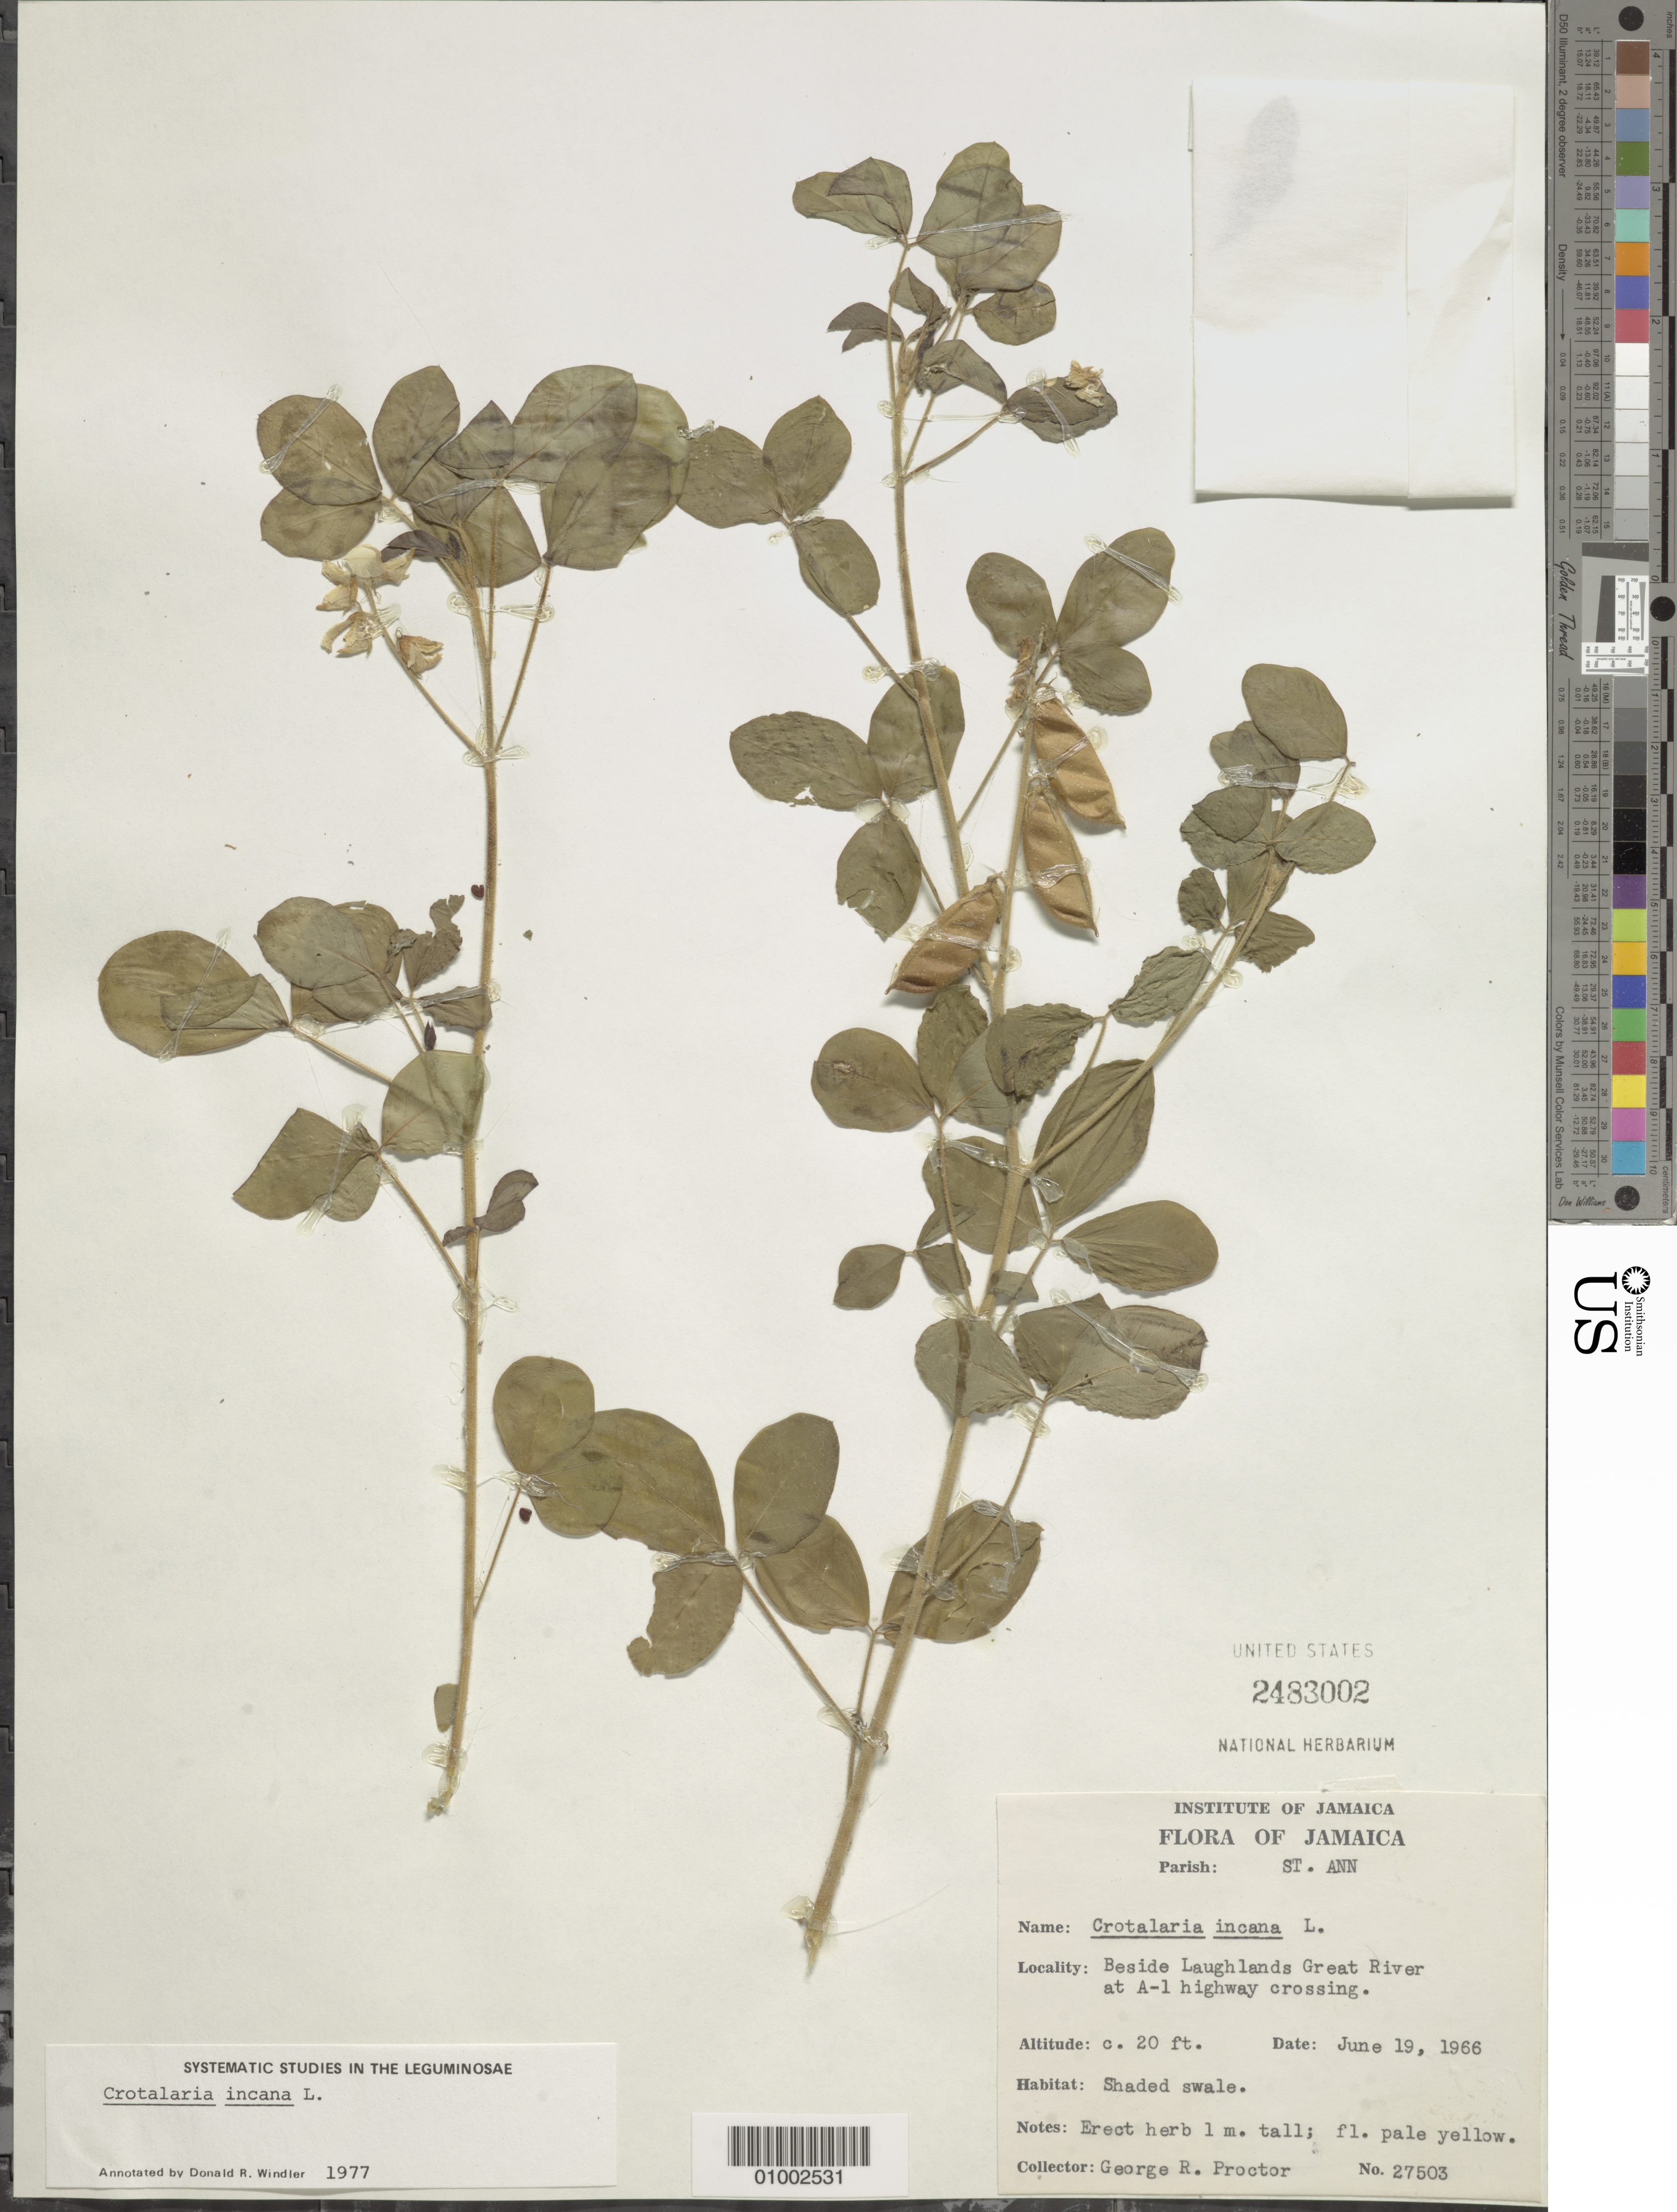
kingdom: Plantae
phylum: Tracheophyta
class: Magnoliopsida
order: Fabales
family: Fabaceae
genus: Crotalaria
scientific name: Crotalaria incana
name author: L.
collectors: G. R. Proctor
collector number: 27503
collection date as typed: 19 Jun 1966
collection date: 1966-06-19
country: Jamaica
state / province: Saint Ann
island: Jamaica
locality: Beside Laughlands Great River at a-1 highway crossing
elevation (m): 6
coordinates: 0 N, 0 E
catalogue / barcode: US 2483002